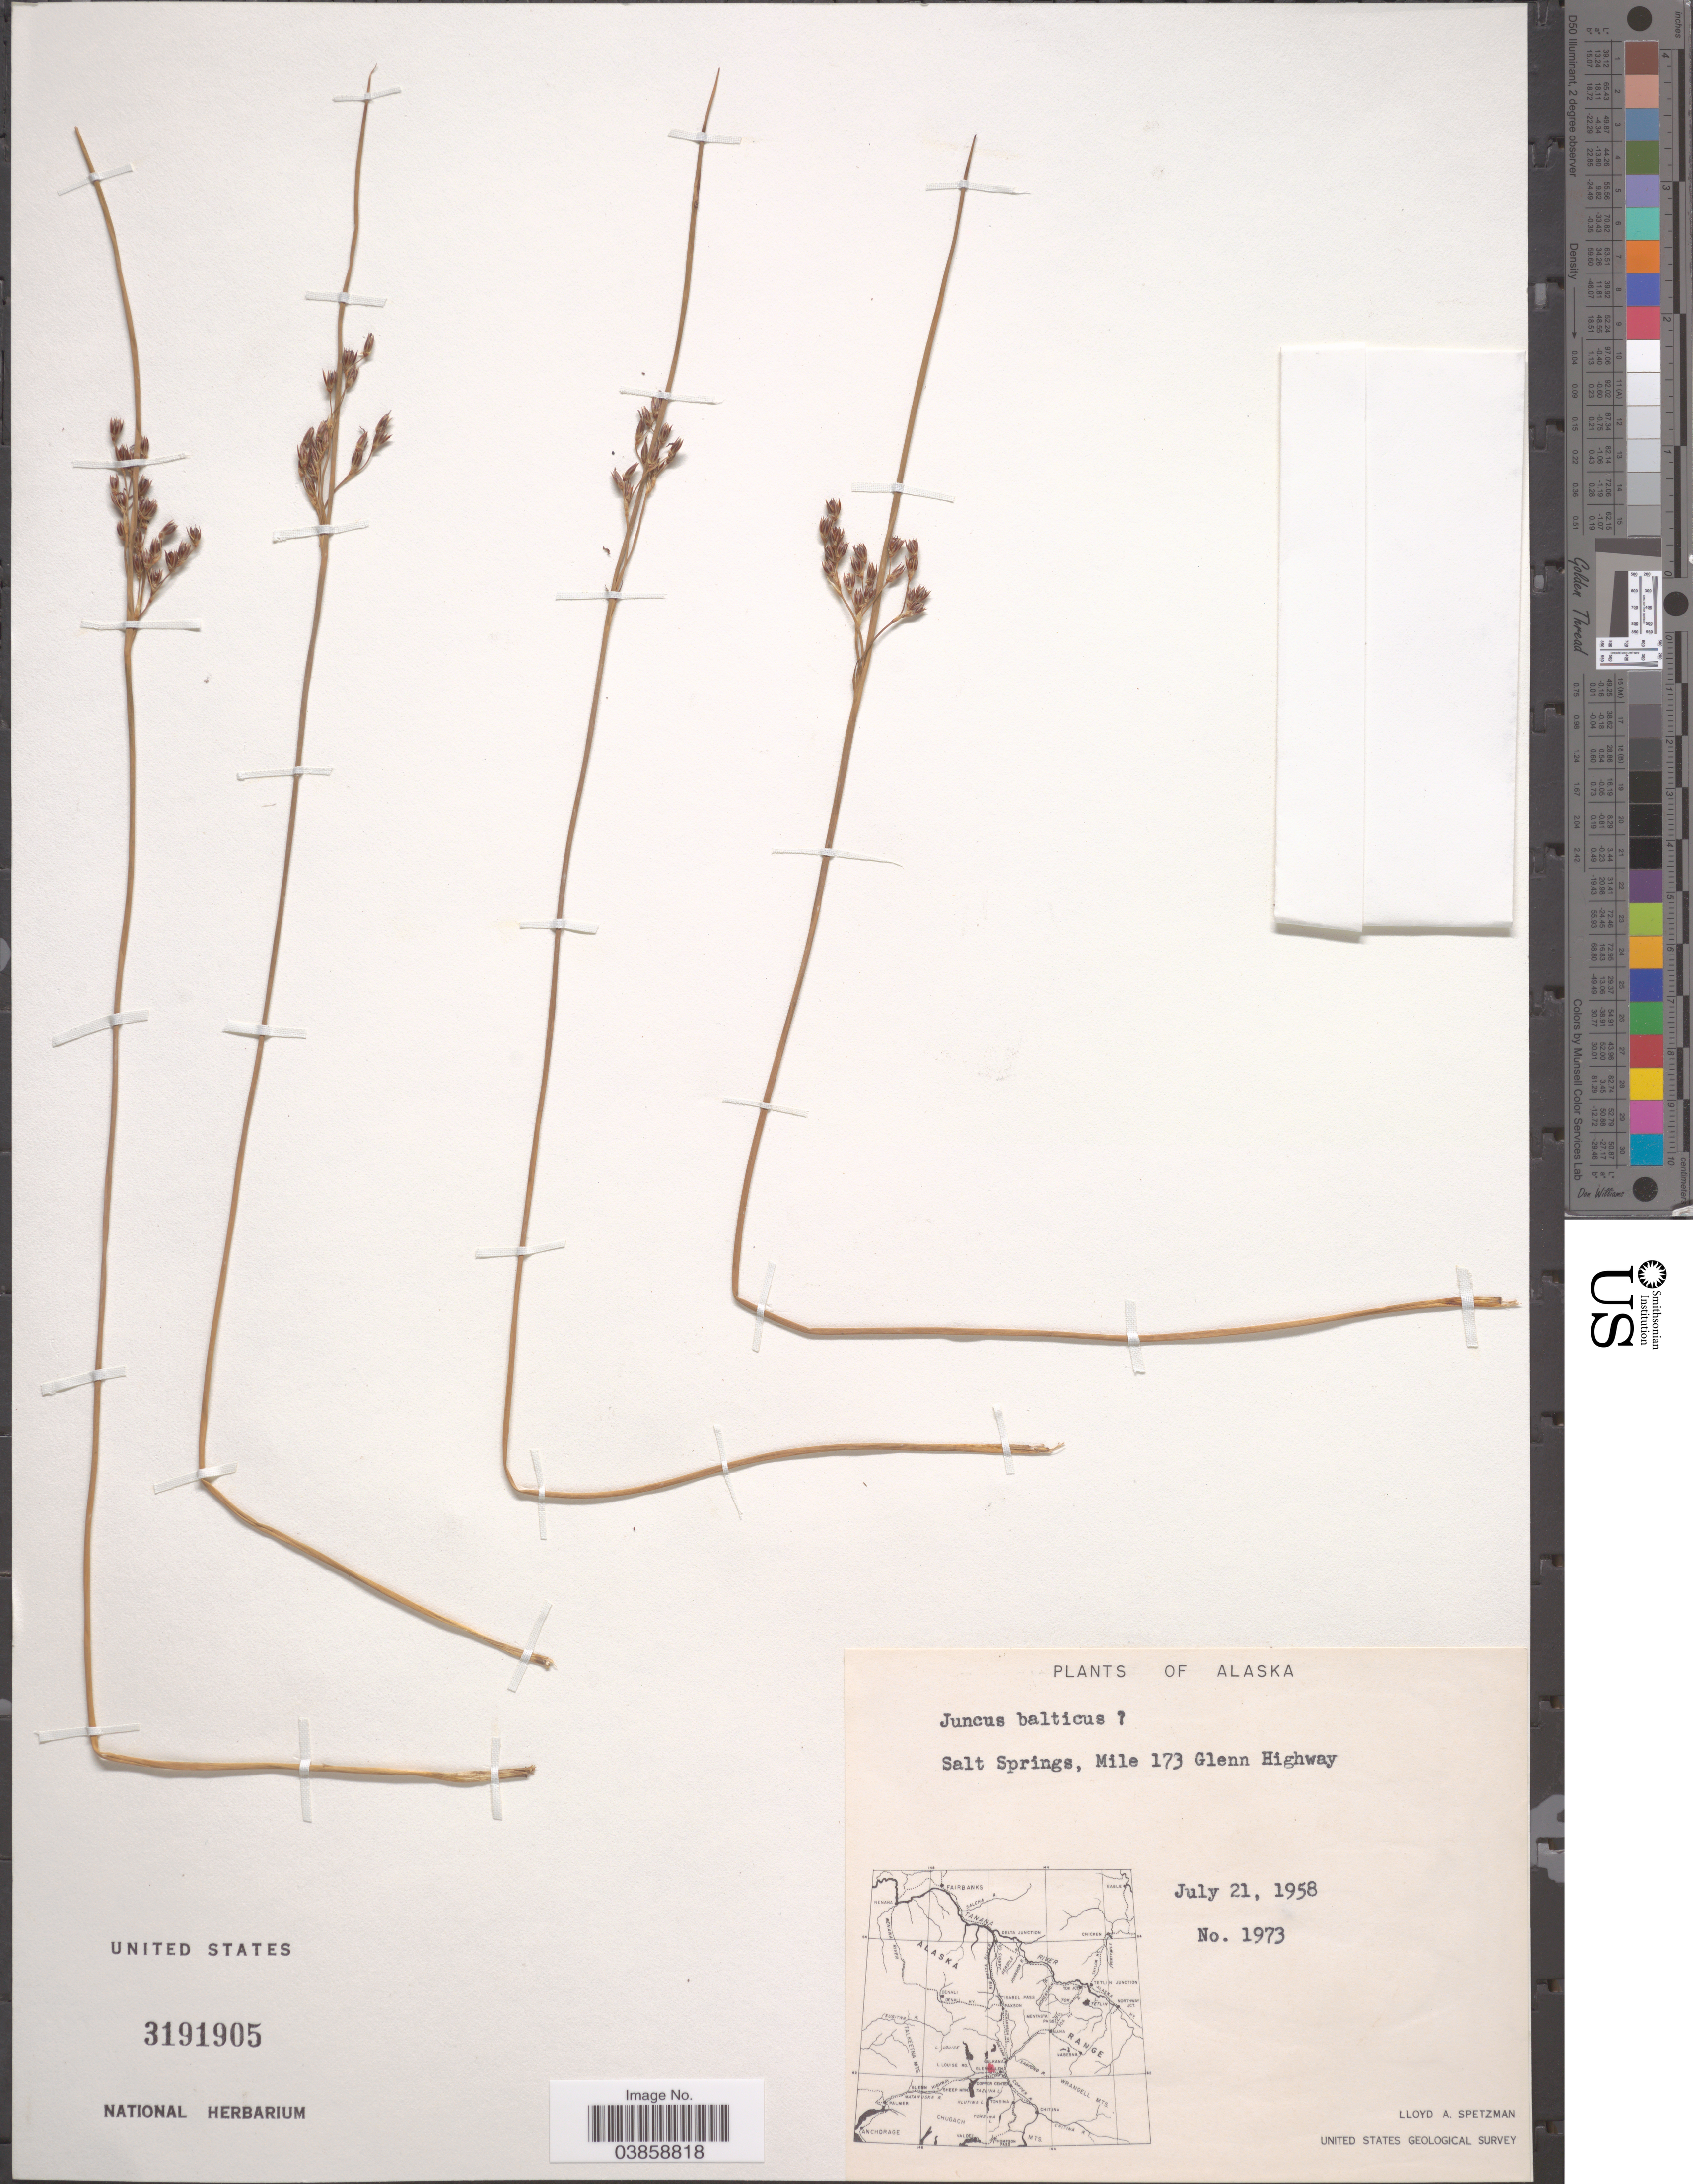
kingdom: Plantae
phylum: Tracheophyta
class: Liliopsida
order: Poales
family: Juncaceae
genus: Juncus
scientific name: Juncus sp.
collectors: L. Spetzman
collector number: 1973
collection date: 1958-07-21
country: United States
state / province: Alaska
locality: Salt Springs, Mile 173 Glenn Highway.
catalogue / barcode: US 3191905